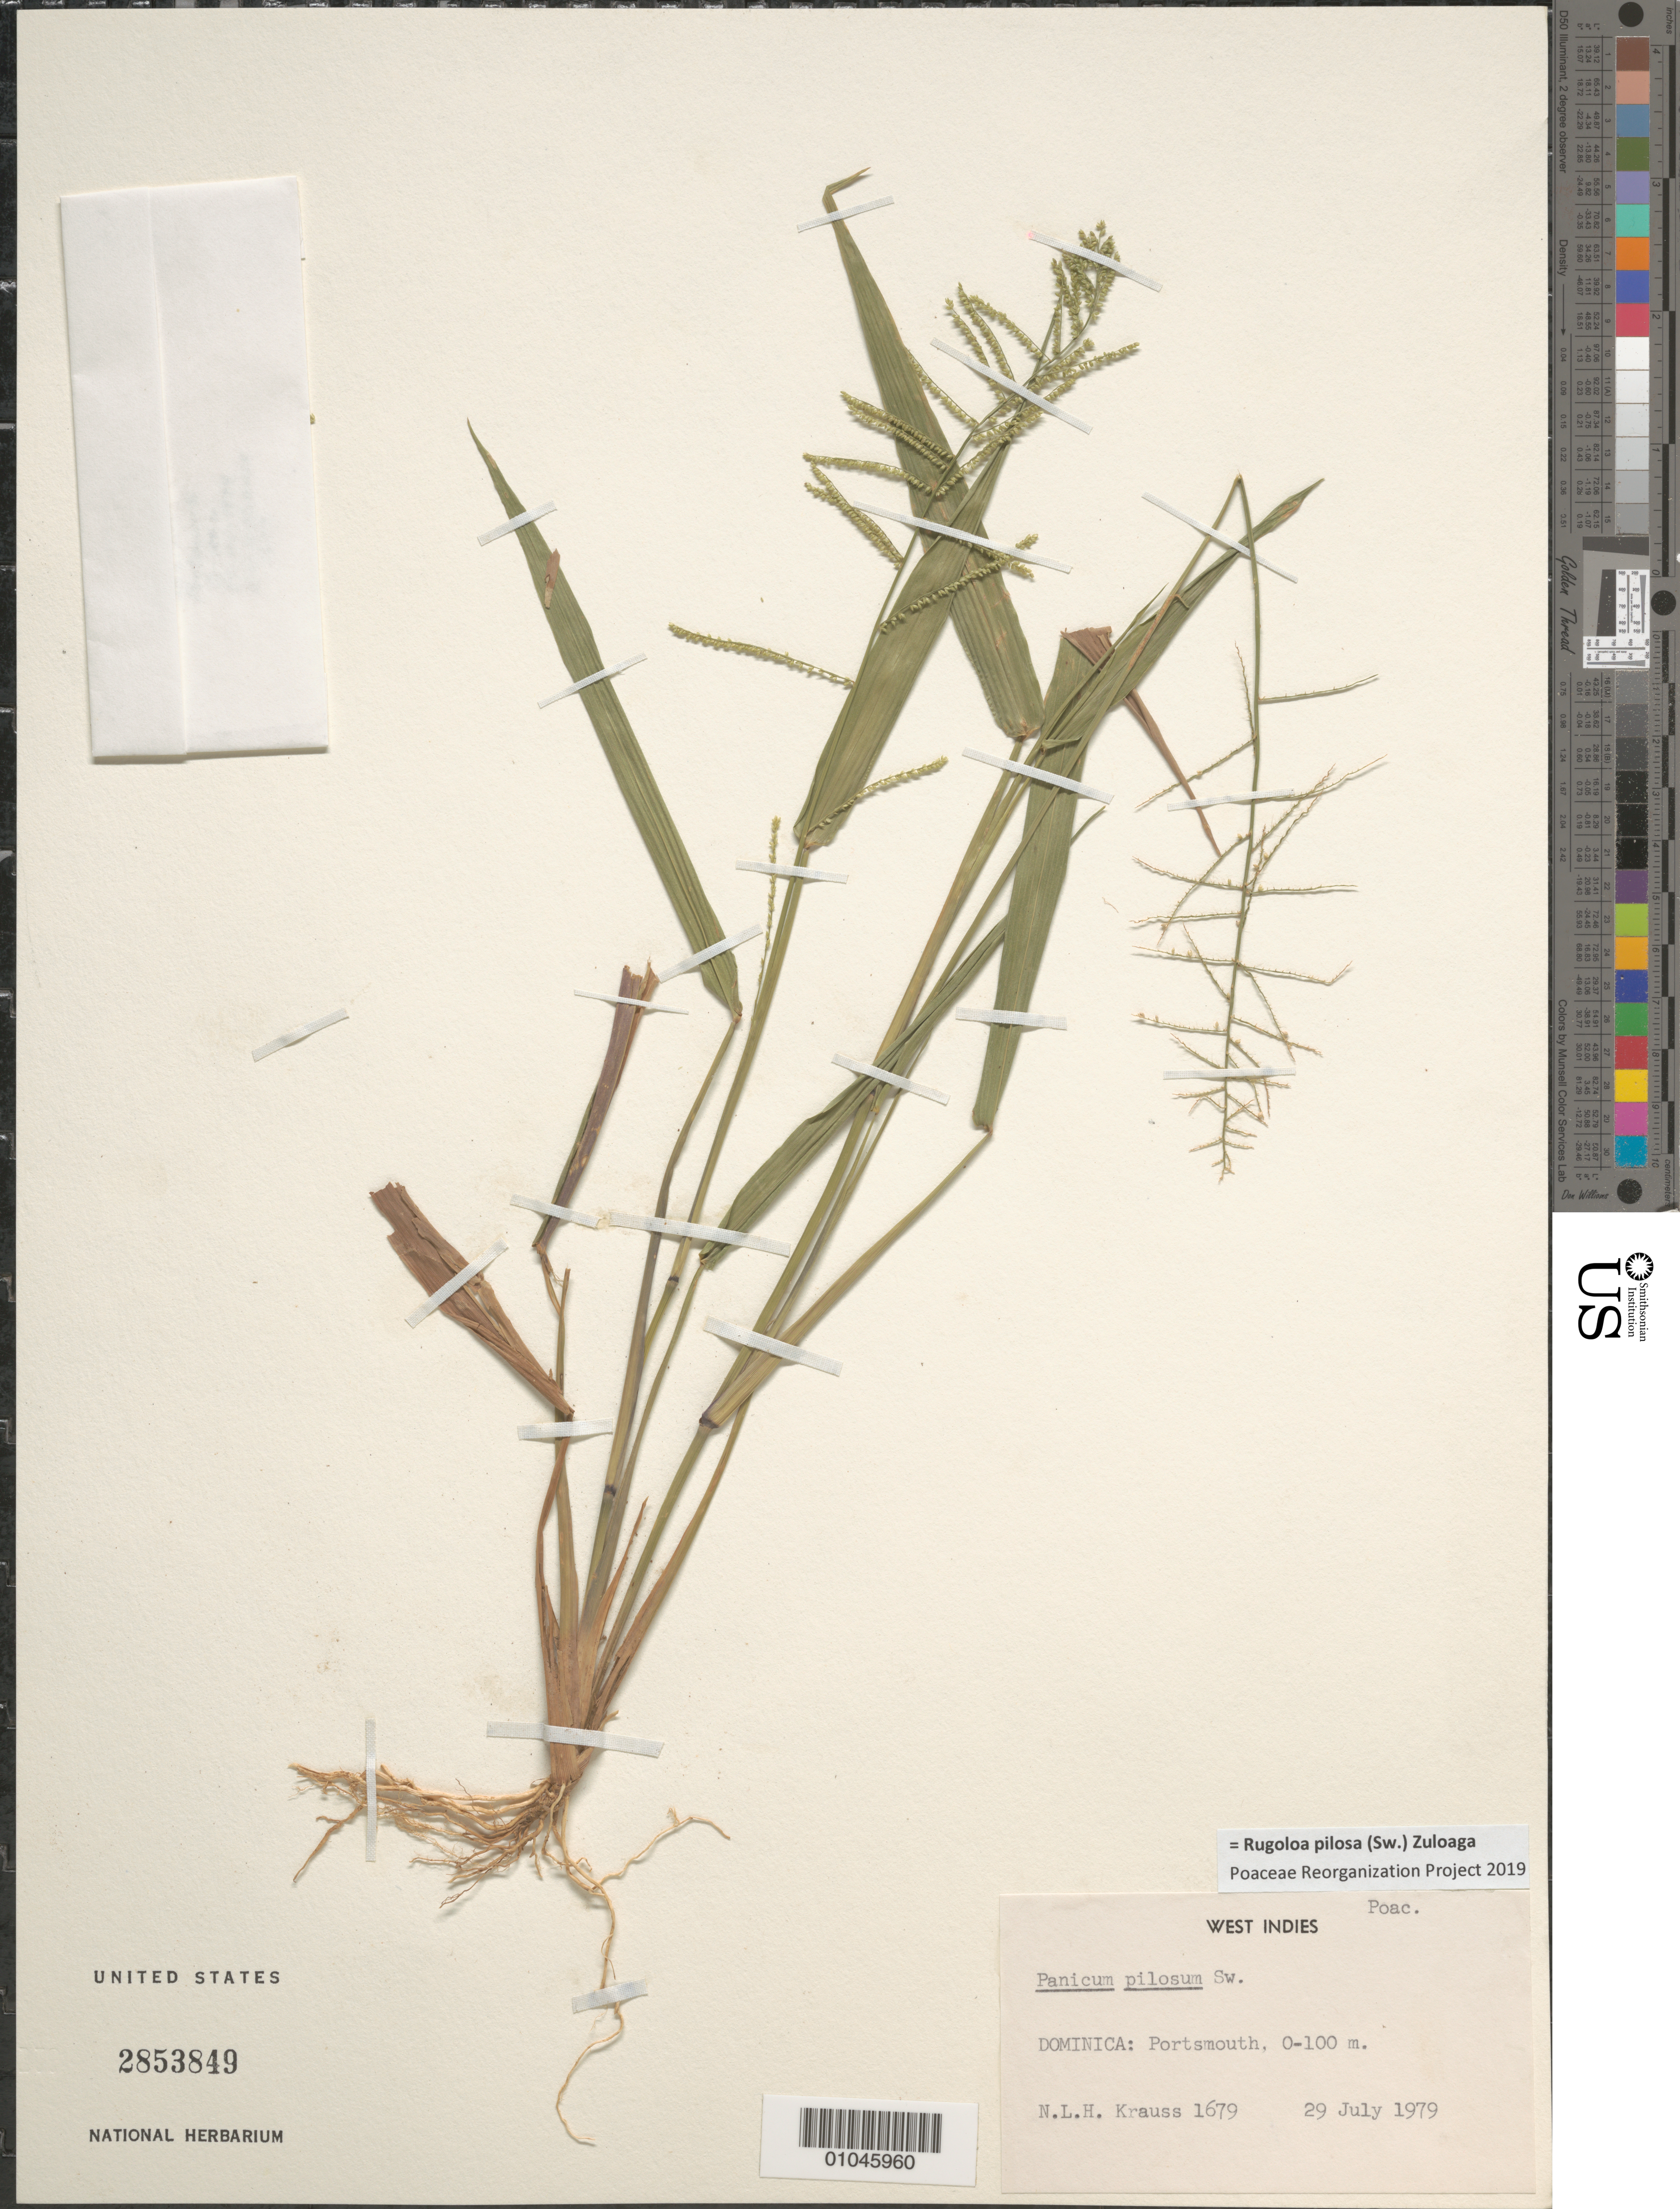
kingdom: Plantae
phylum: Tracheophyta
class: Liliopsida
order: Poales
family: Poaceae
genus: Panicum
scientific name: Panicum pilosum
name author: Sw.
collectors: N. Krauss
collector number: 1679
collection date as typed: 29 Jul 1979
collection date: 1979-07-29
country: Dominica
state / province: St. John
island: Dominica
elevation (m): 0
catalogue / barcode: US 2853849